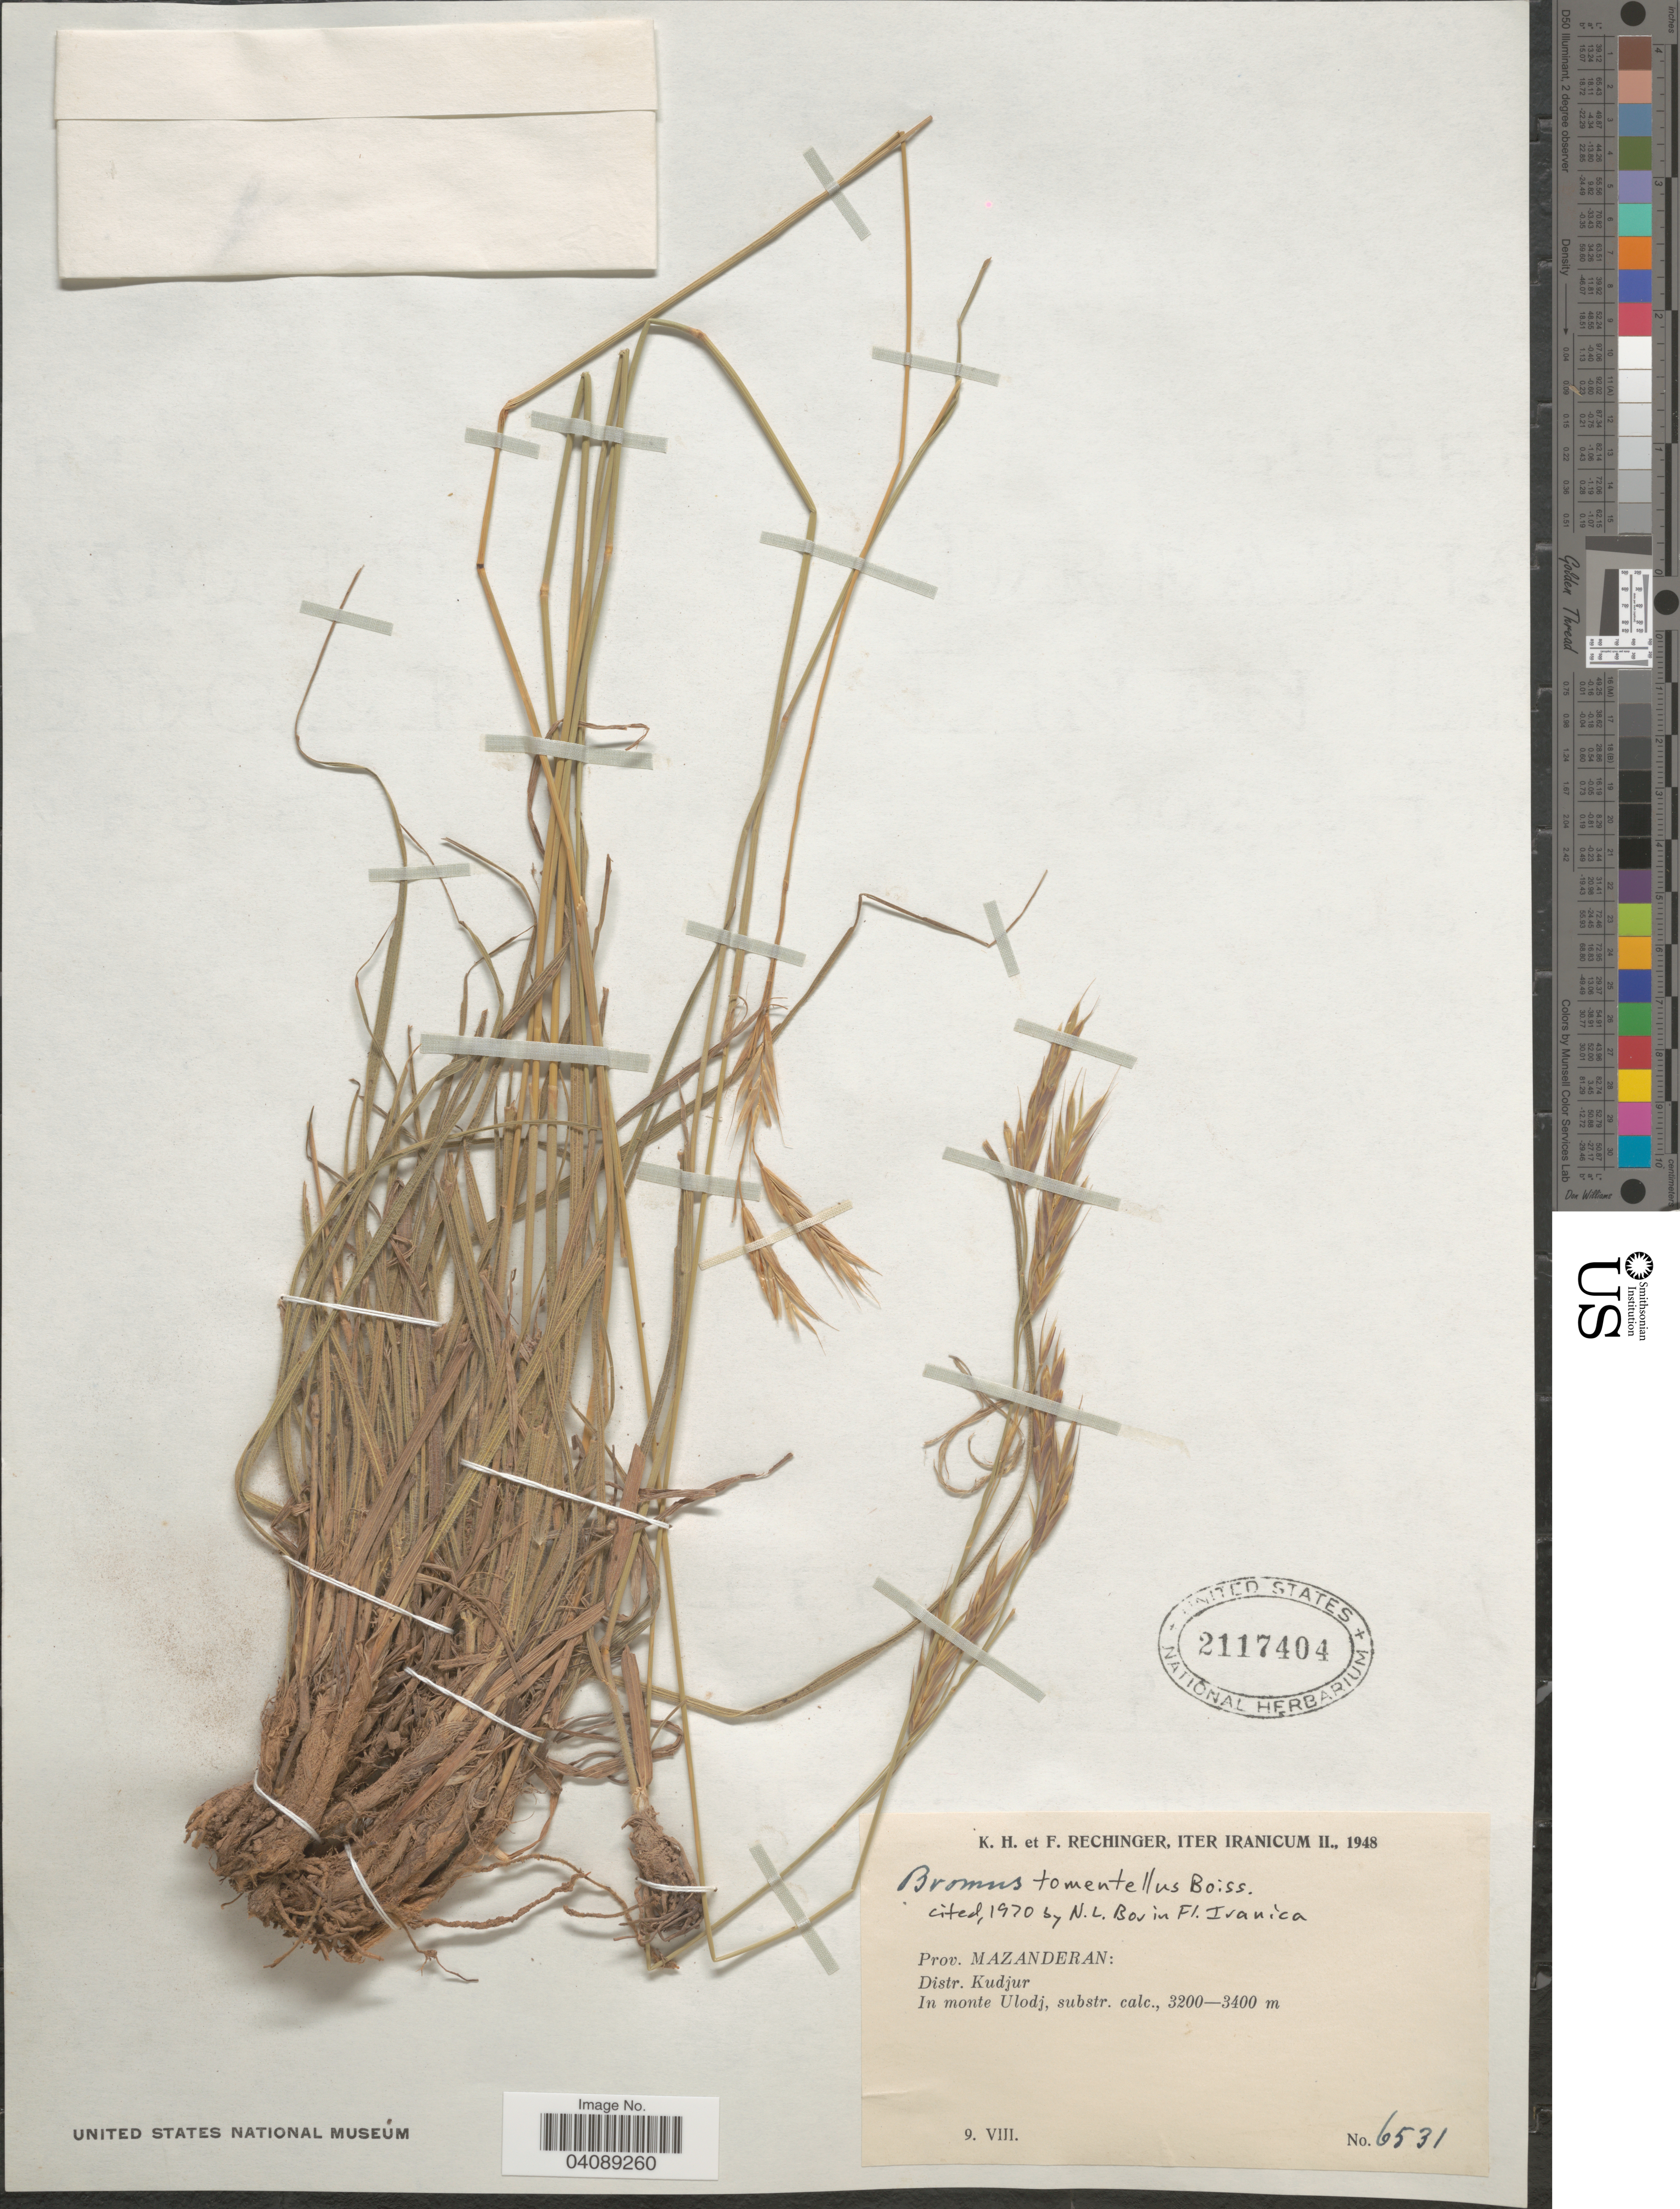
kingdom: Plantae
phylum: Tracheophyta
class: Liliopsida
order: Poales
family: Poaceae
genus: Bromus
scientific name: Bromus tomentellus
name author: Boiss.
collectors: K. H. Rechinger & F. Rechinger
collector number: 6531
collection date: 1948-08-09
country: Iran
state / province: Mazandaran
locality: Iter Iranicum II., 1948. Prov. Mazanderan: Distr. Kudjur. In monte Ulodj, substr.calc.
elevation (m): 3200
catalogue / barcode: US 2117404